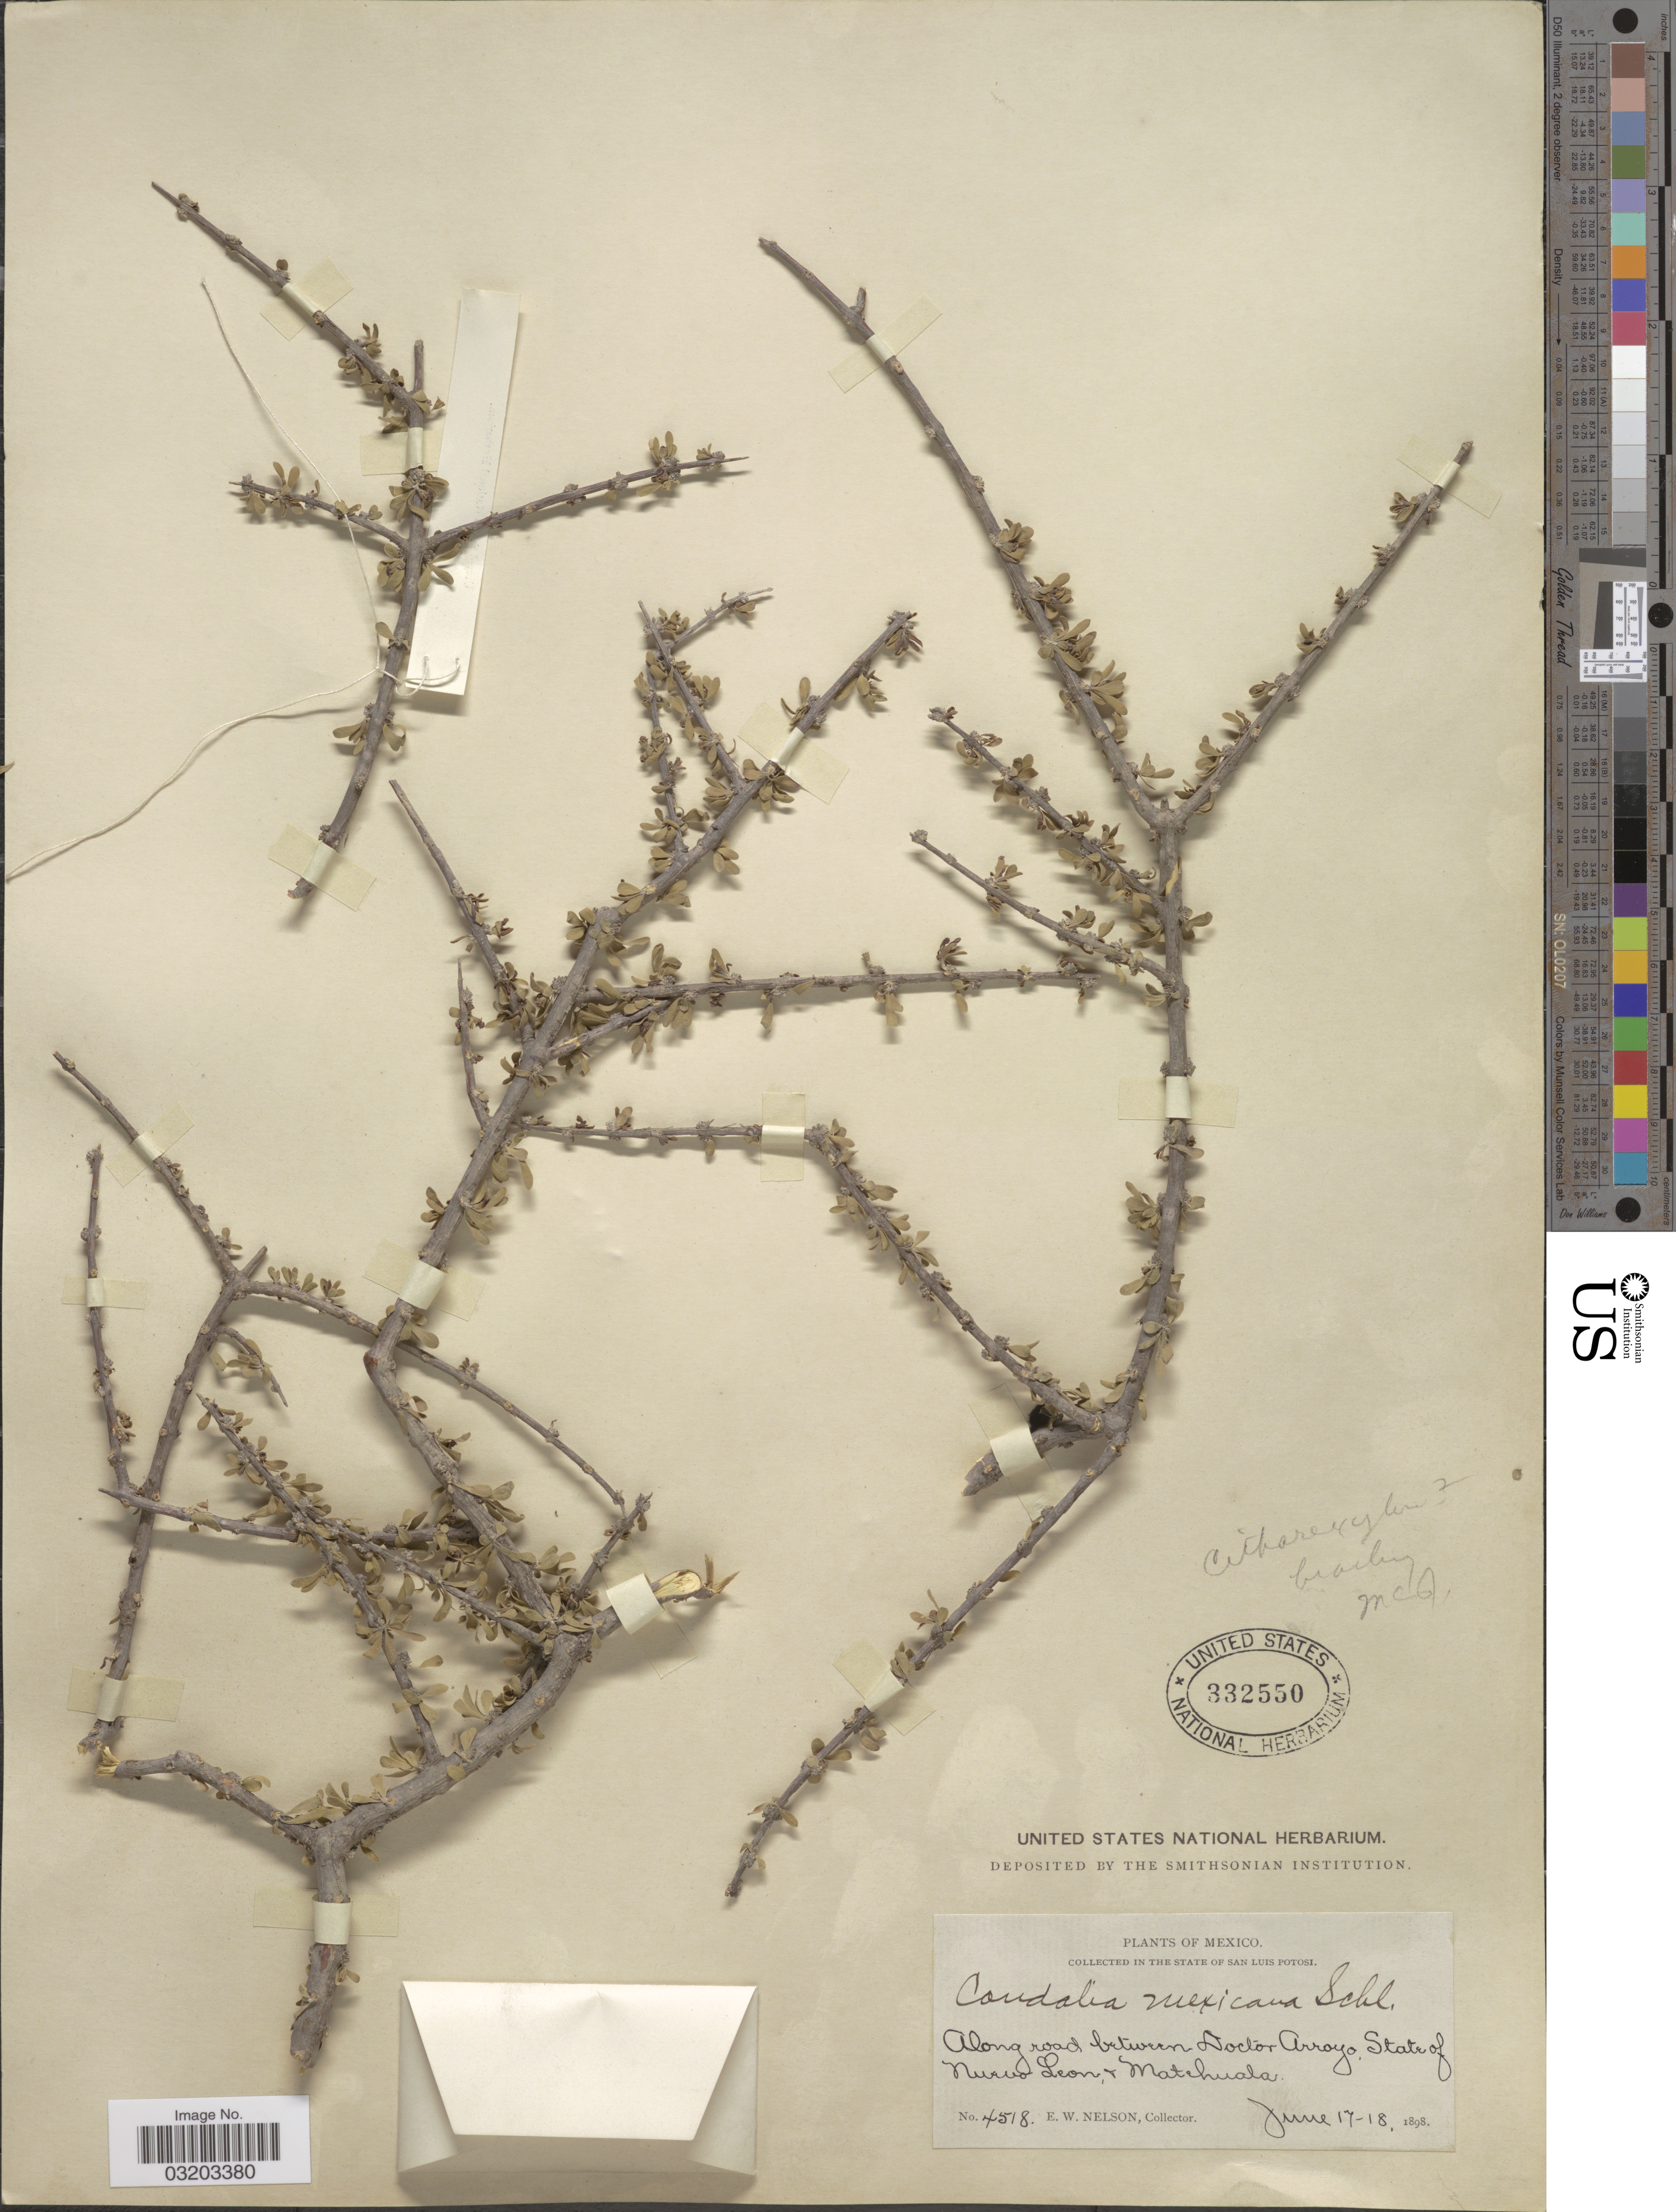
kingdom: Plantae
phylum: Tracheophyta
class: Magnoliopsida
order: Lamiales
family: Verbenaceae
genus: Citharexylum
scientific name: Citharexylum brachyanthum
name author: (A. Gray ex Hemsl.) A. Gray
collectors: E. W. Nelson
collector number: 4518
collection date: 1898-06-17/1898-06-18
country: Mexico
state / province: San Luis Potosí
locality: Along road between Doctor Arroyo, State of Nuevo Leon,+ Matehuala.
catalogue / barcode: US 332550